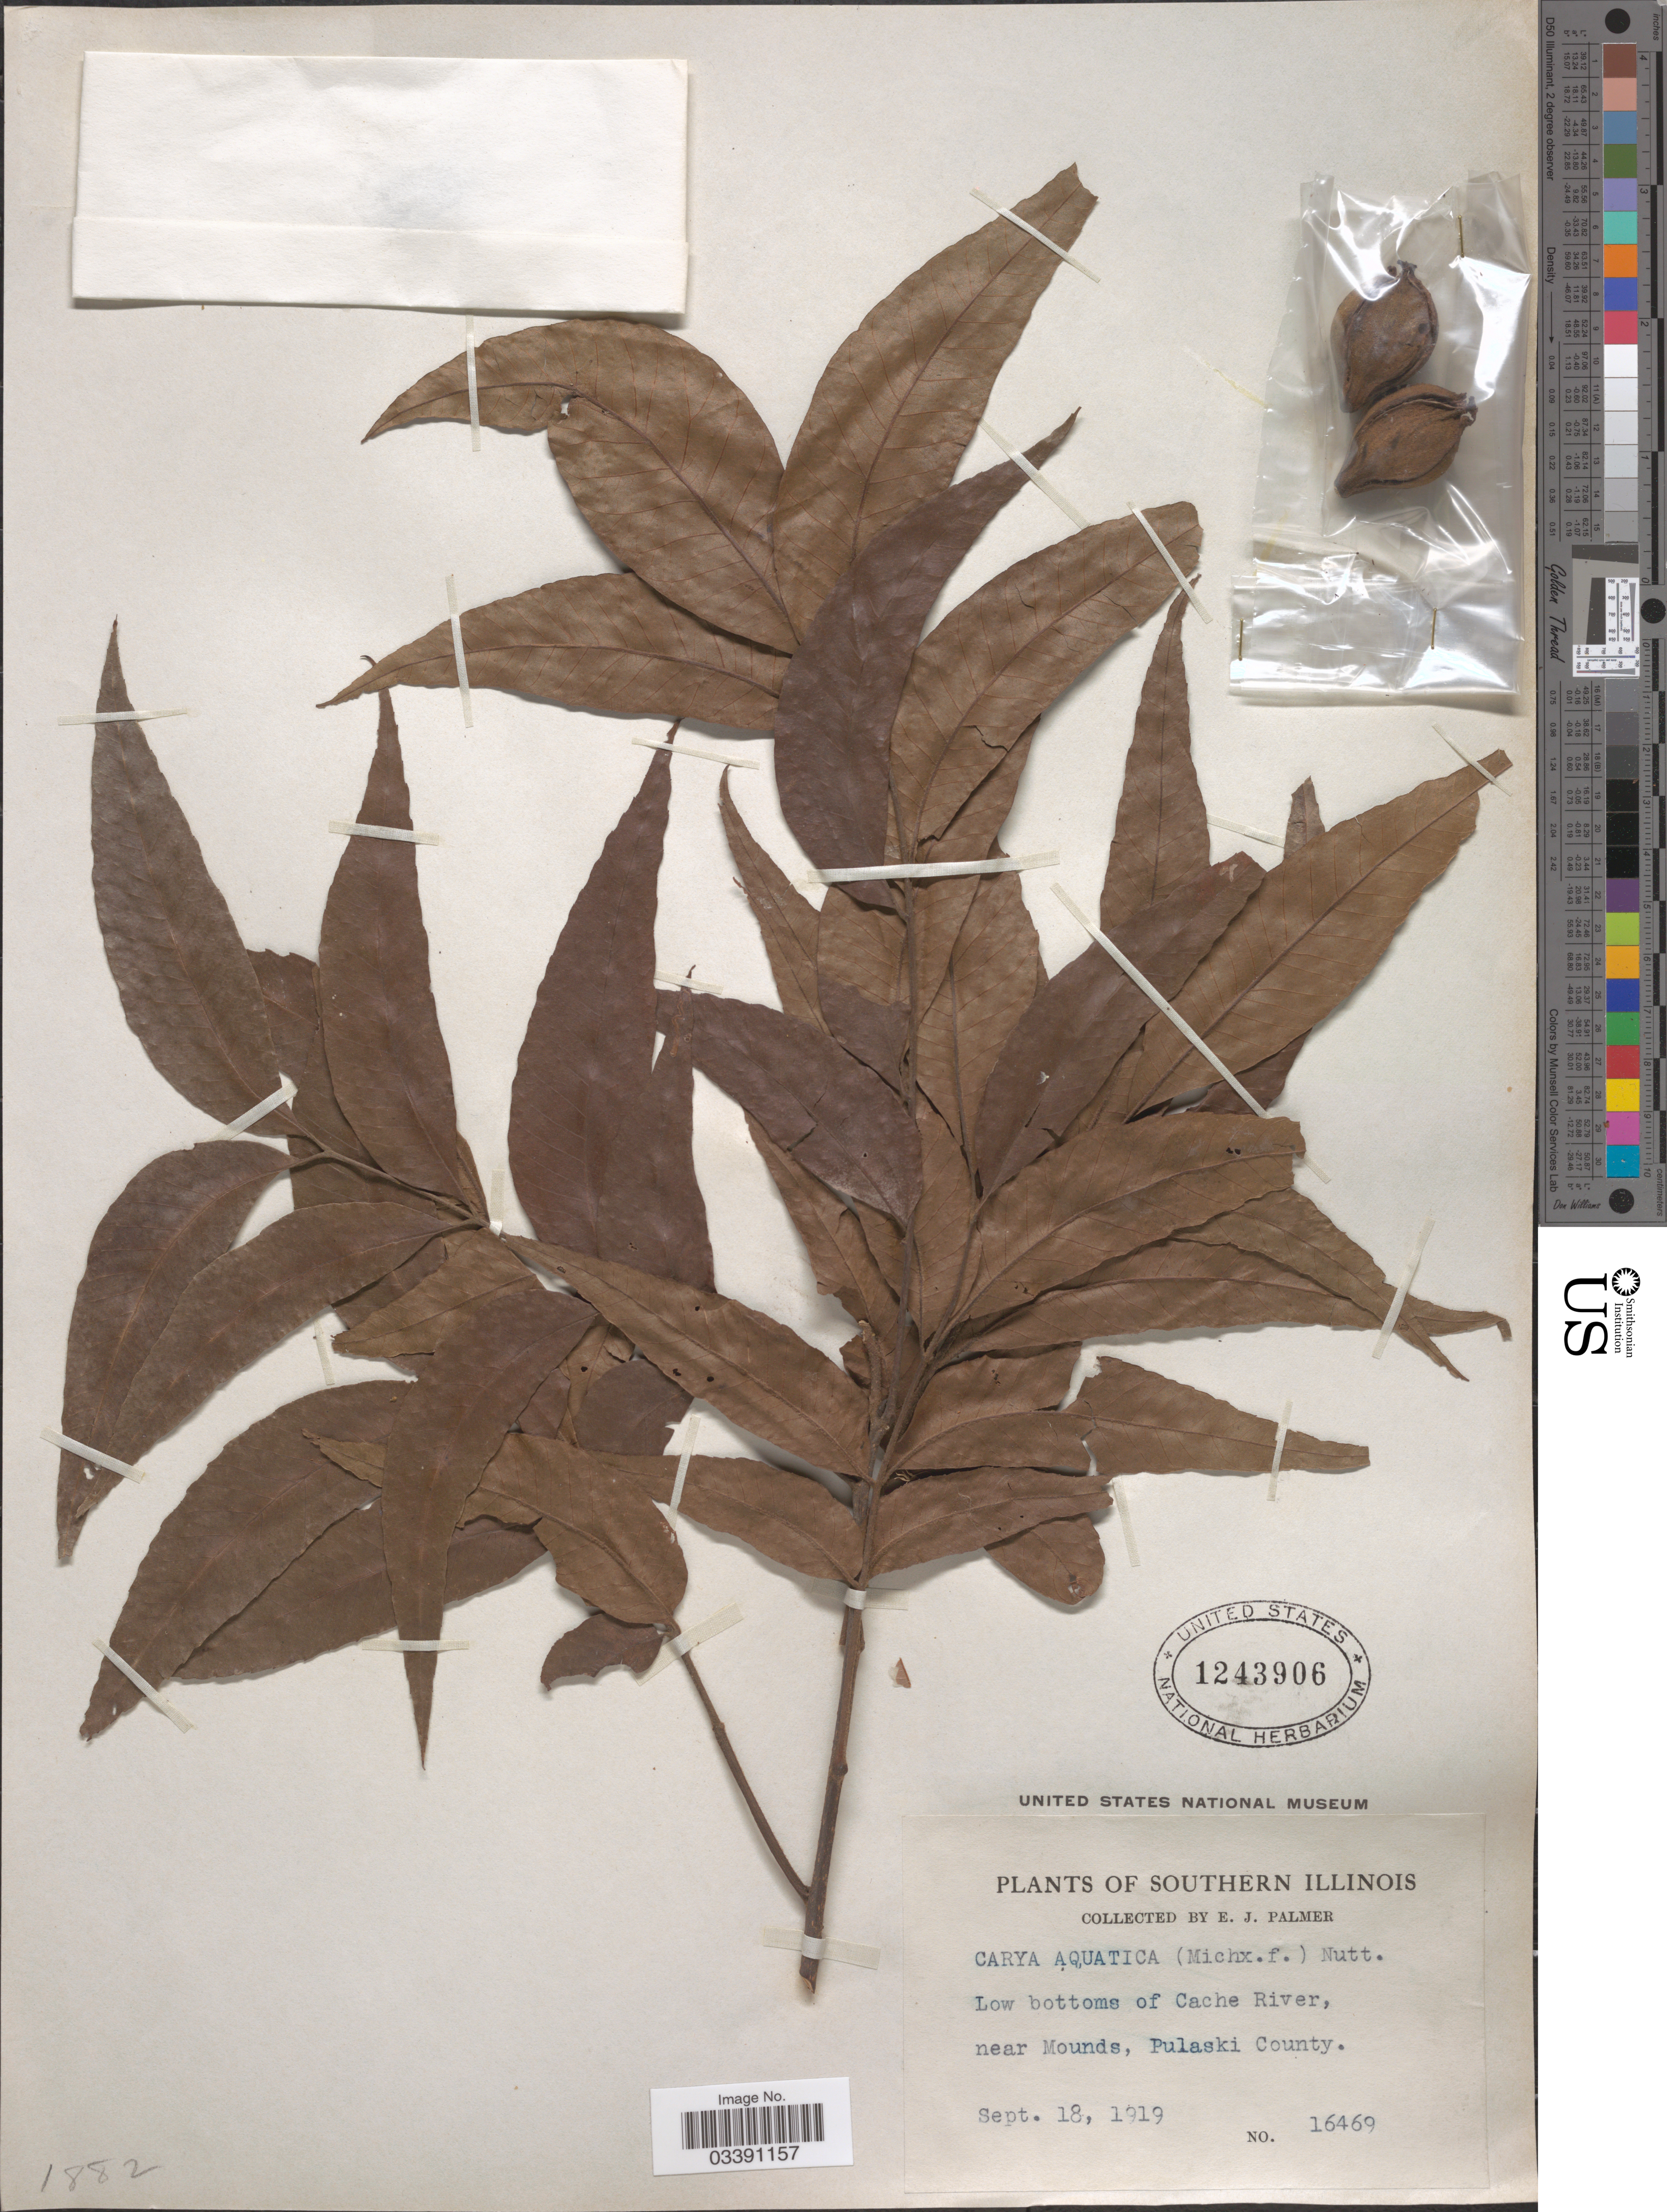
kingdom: Plantae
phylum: Tracheophyta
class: Magnoliopsida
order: Fagales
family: Juglandaceae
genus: Carya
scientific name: Carya aquatica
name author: (F. Michx.) Nutt.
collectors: E. J. Palmer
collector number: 16469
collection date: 1919-09-18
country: United States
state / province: Illinois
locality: Southern Illinois. Low bottoms of Cache River, near Mounds, Pulaski County.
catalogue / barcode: US 1243906